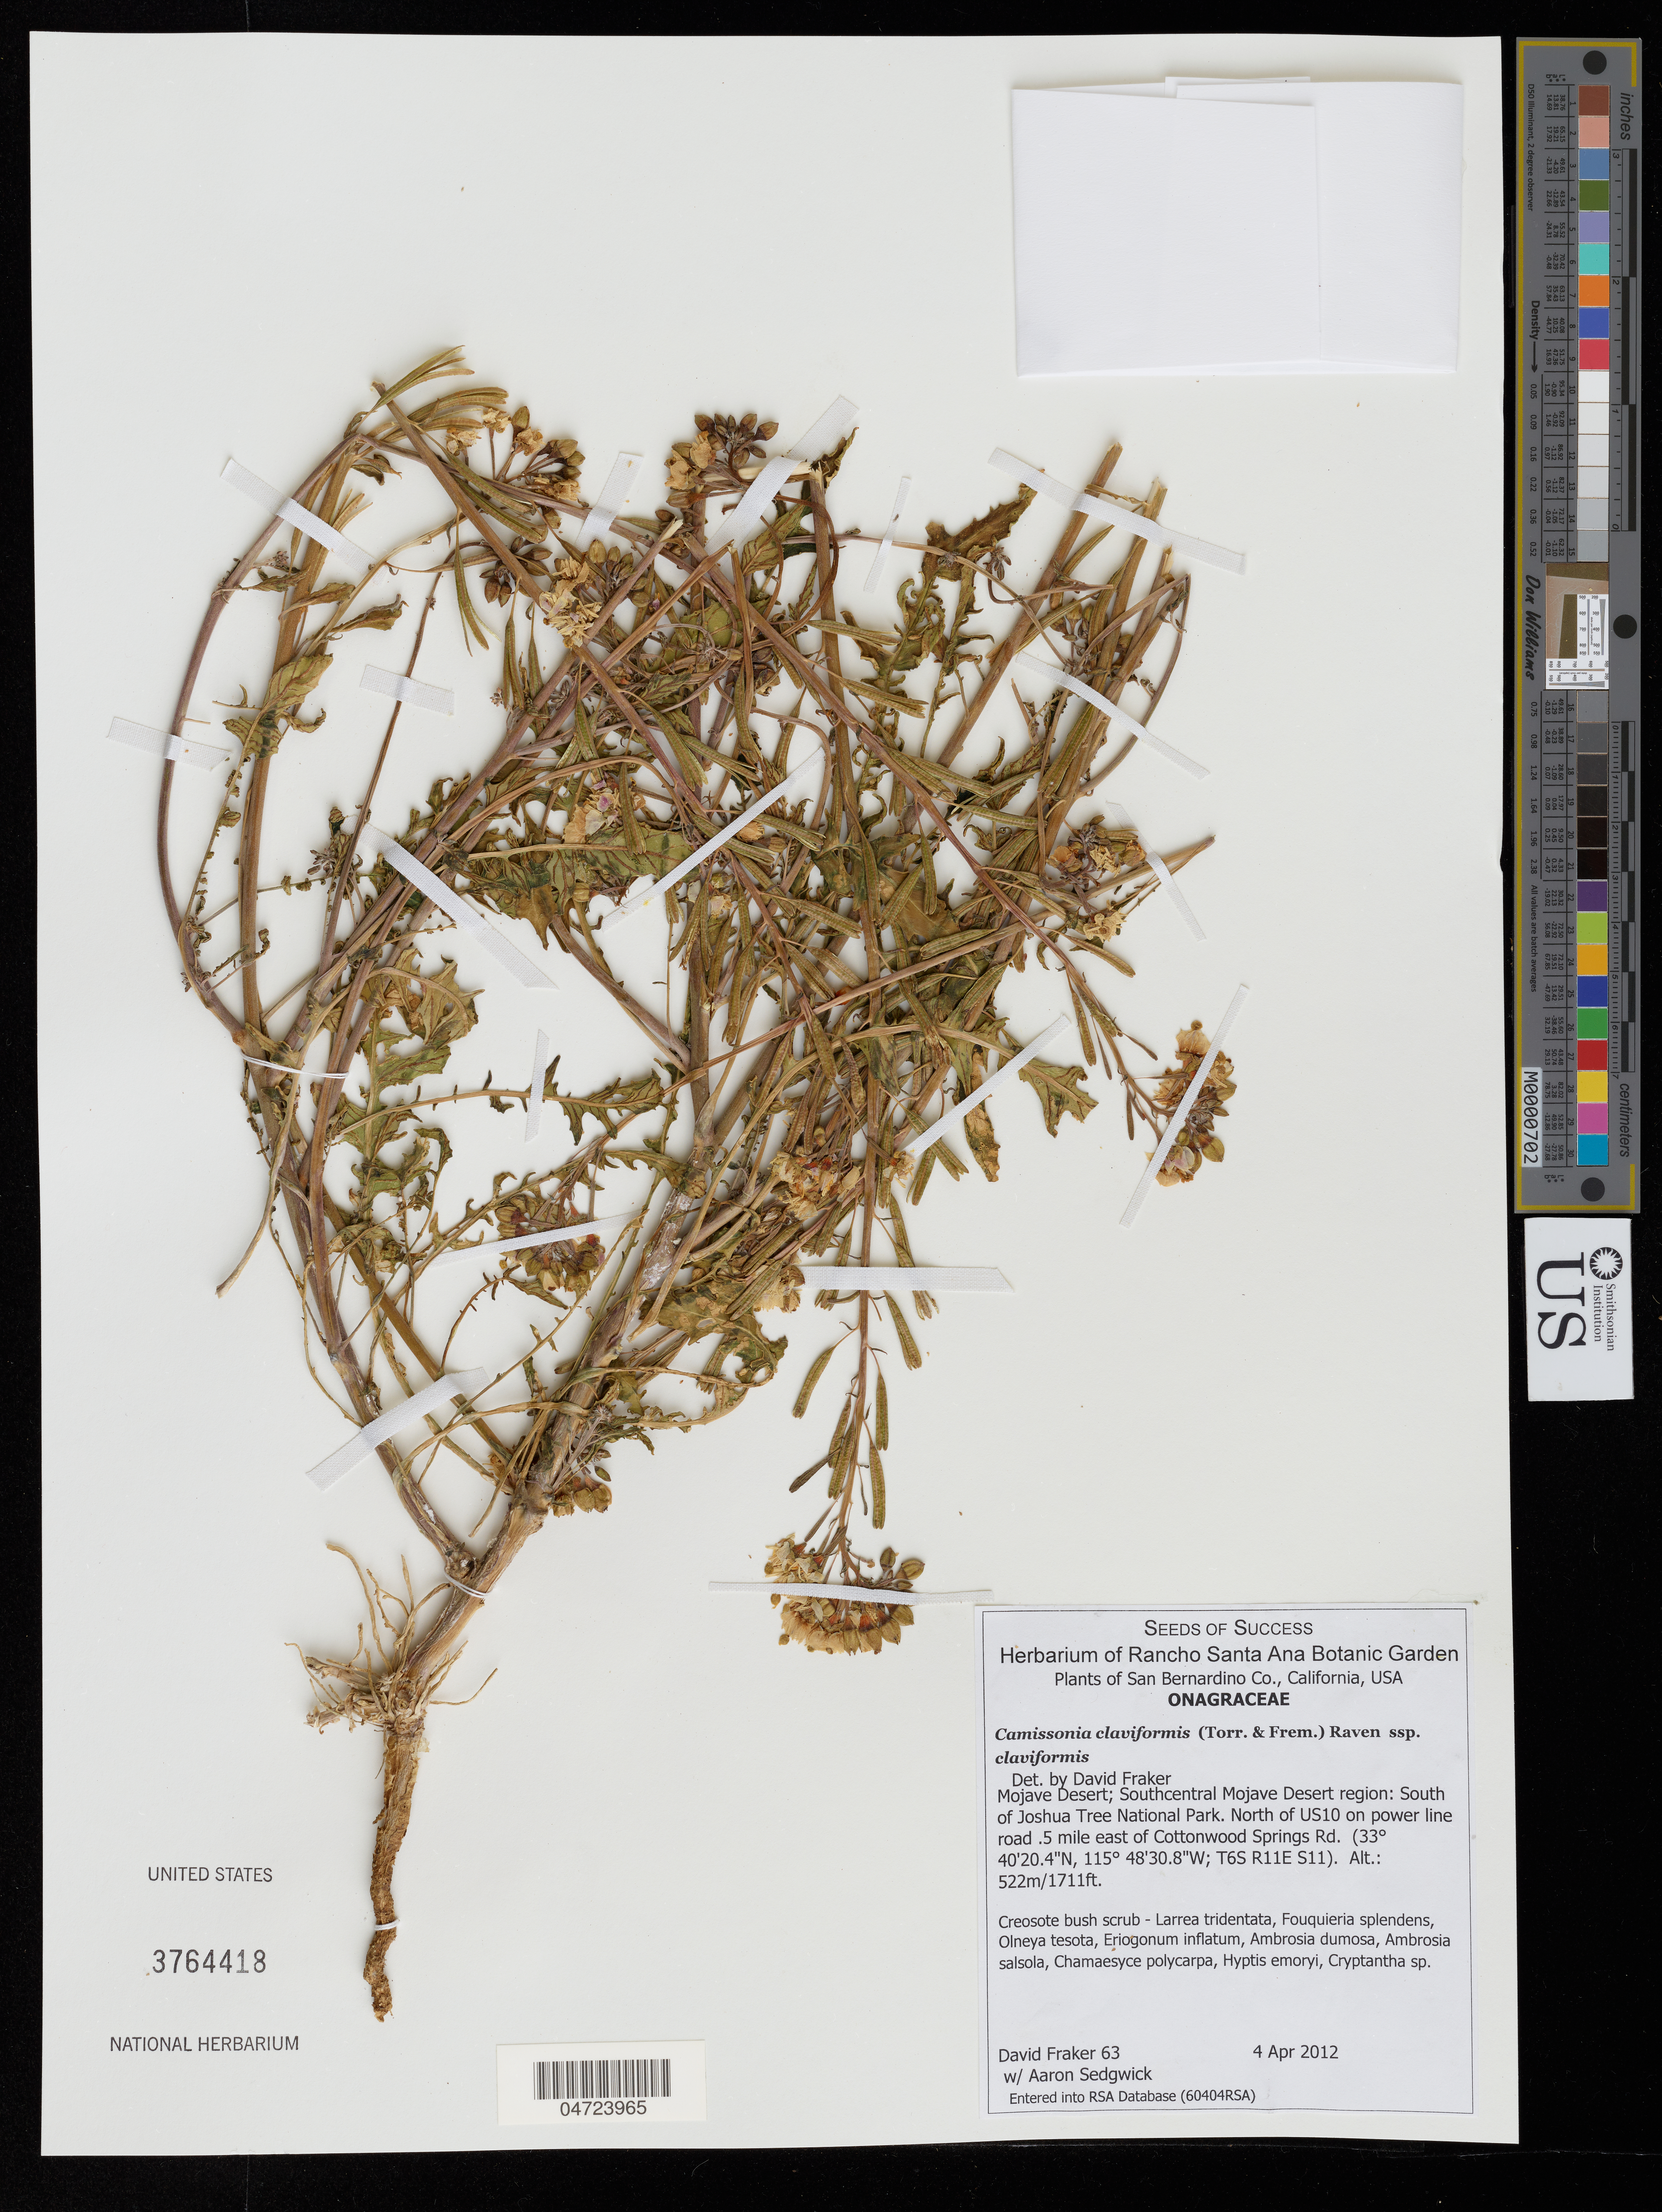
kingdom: Plantae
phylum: Tracheophyta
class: Magnoliopsida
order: Myrtales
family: Onagraceae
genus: Camissonia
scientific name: Camissonia claviformis subsp. claviformis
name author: S.L. Welsh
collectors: D. Fraker & A. Sedgwick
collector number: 63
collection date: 2012-04-04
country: United States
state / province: California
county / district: San Bernardino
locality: San Bernardino Co. Mojave Desert; Southcentral Mojave Desert region: South of Joshua Tree National Park. North of US10 on power line road .5 mile east of Cottonwood Springs Rd. (T6S R11E S11).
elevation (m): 522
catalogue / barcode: US 3764418